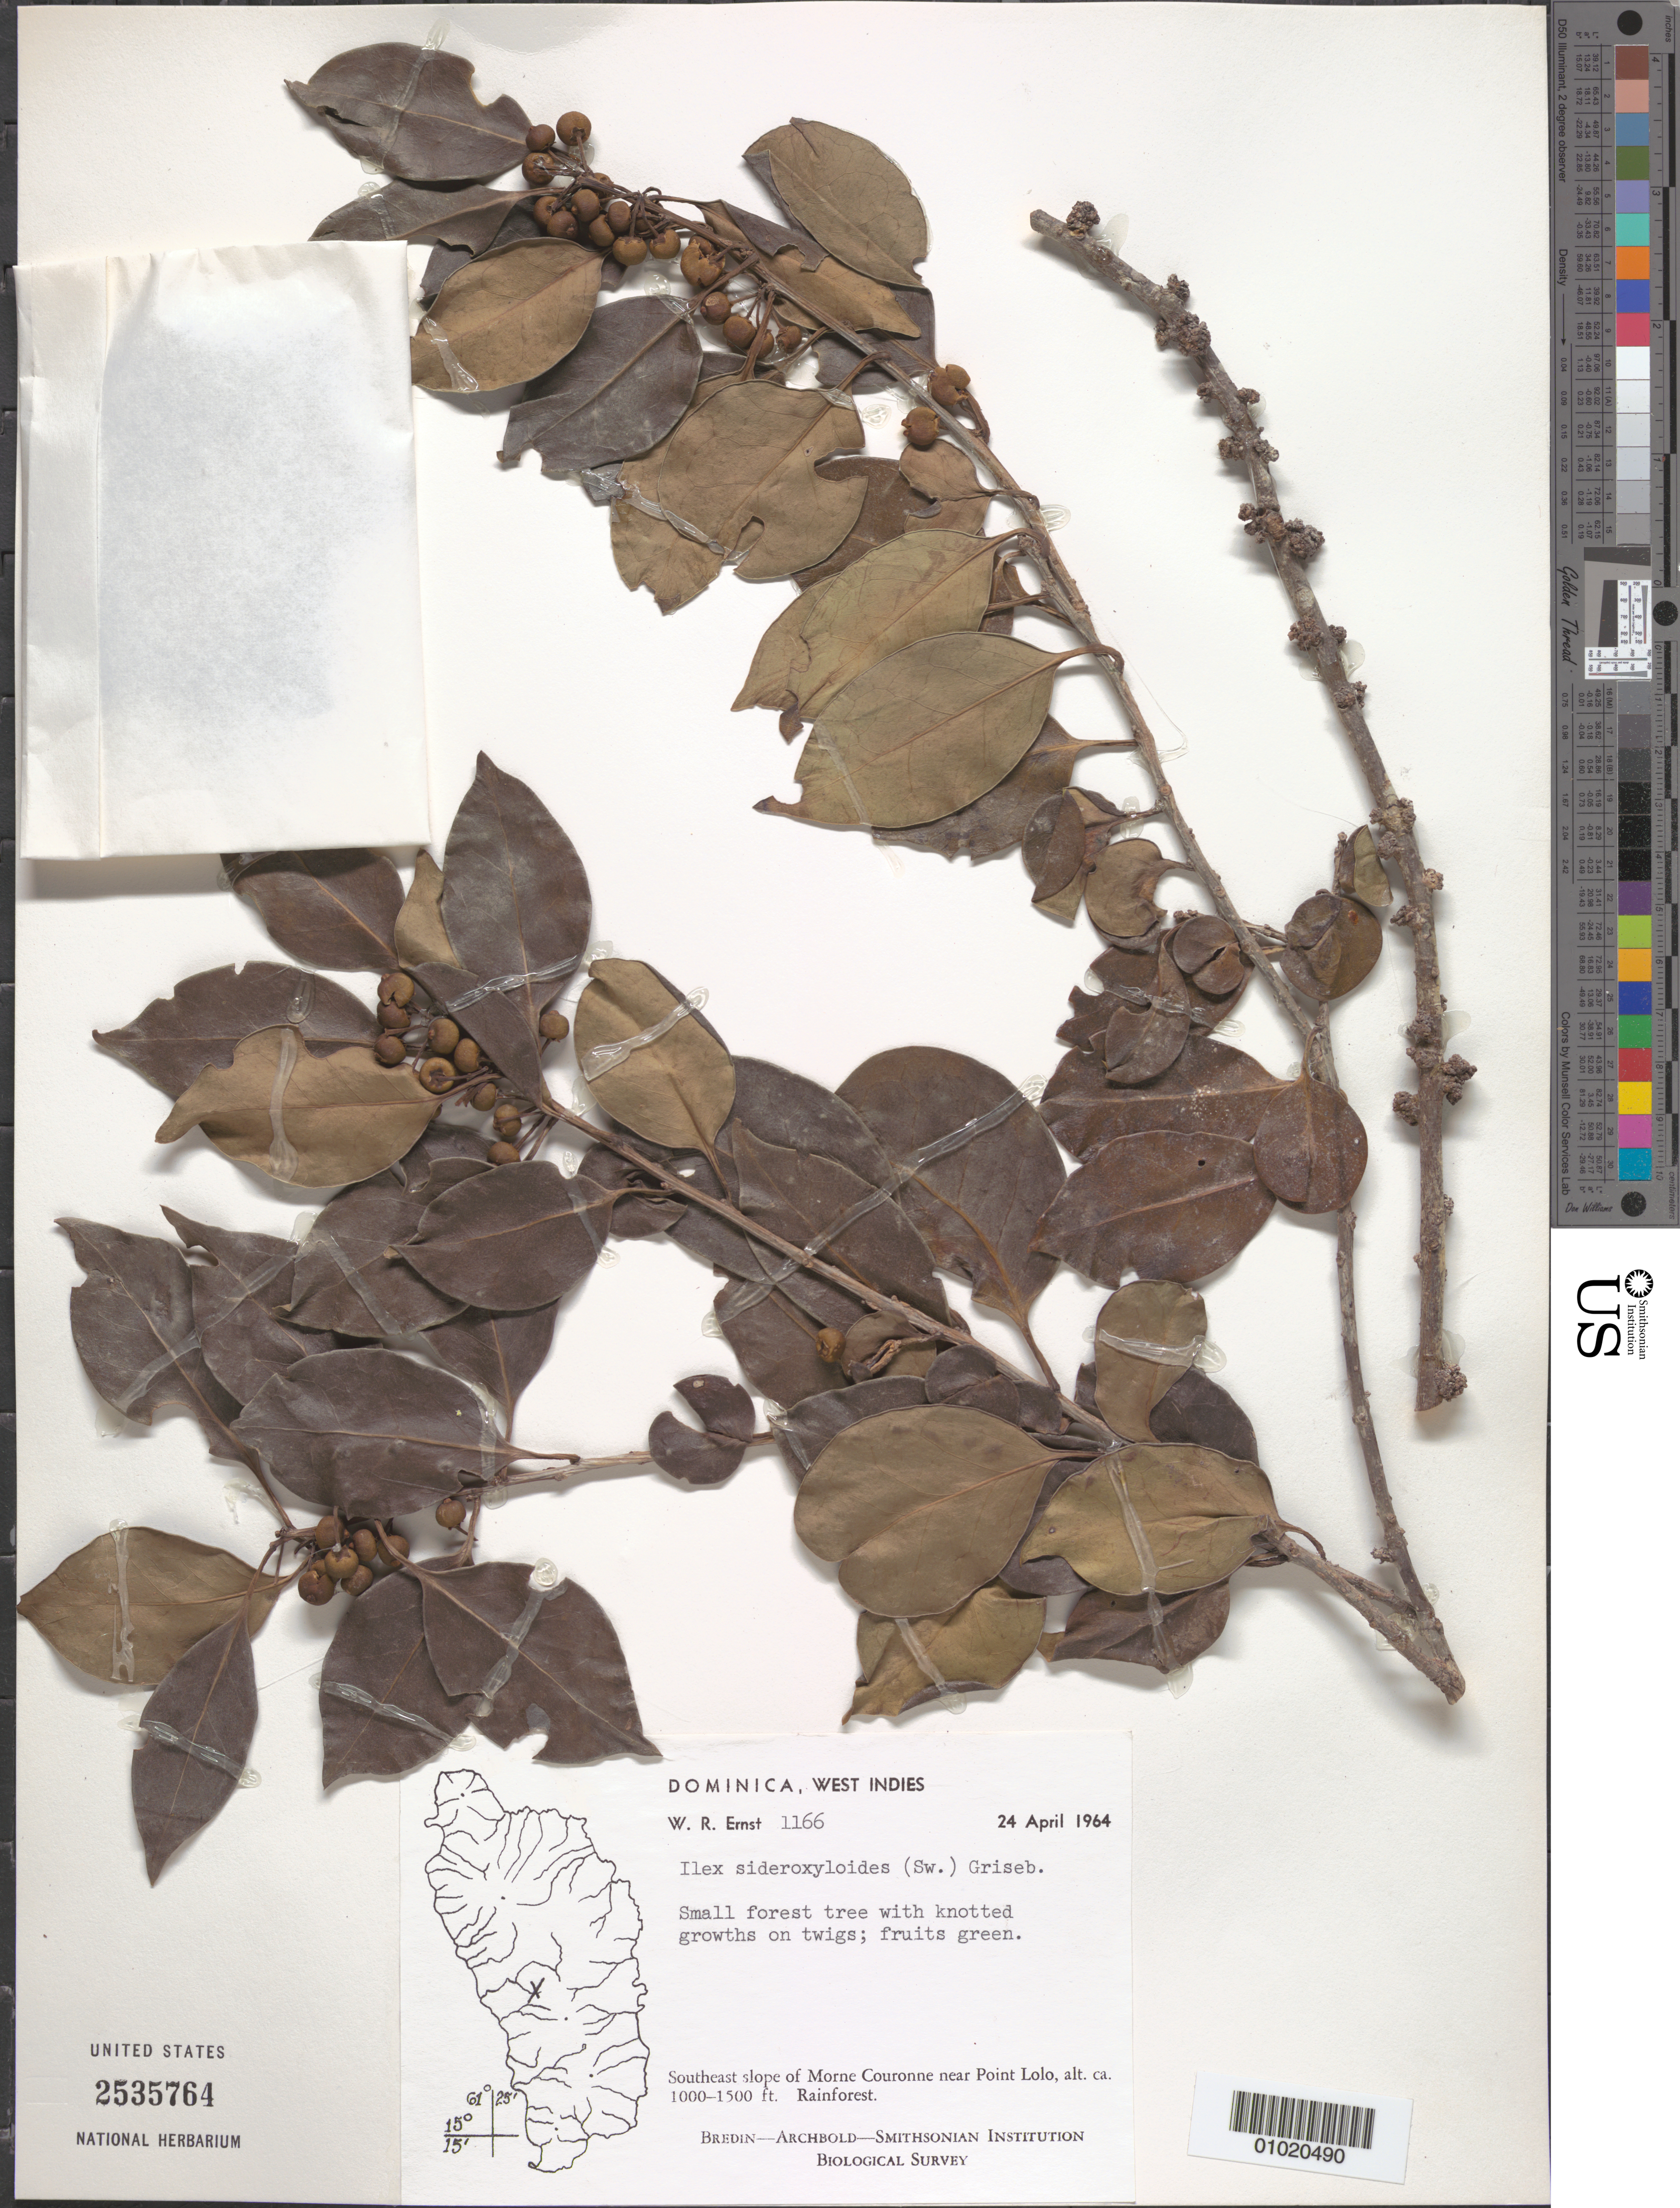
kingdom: Plantae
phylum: Tracheophyta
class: Magnoliopsida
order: Aquifoliales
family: Aquifoliaceae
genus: Ilex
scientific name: Ilex sideroxyloides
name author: (Sw.) Griseb.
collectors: W. R. Ernst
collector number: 1166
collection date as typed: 24 Apr 1964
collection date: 1964-04-24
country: Dominica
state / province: St. Joseph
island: Dominica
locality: Southeast slope of Morne Couronne near Point Lolo. Rainforest.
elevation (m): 305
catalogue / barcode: US 2535764